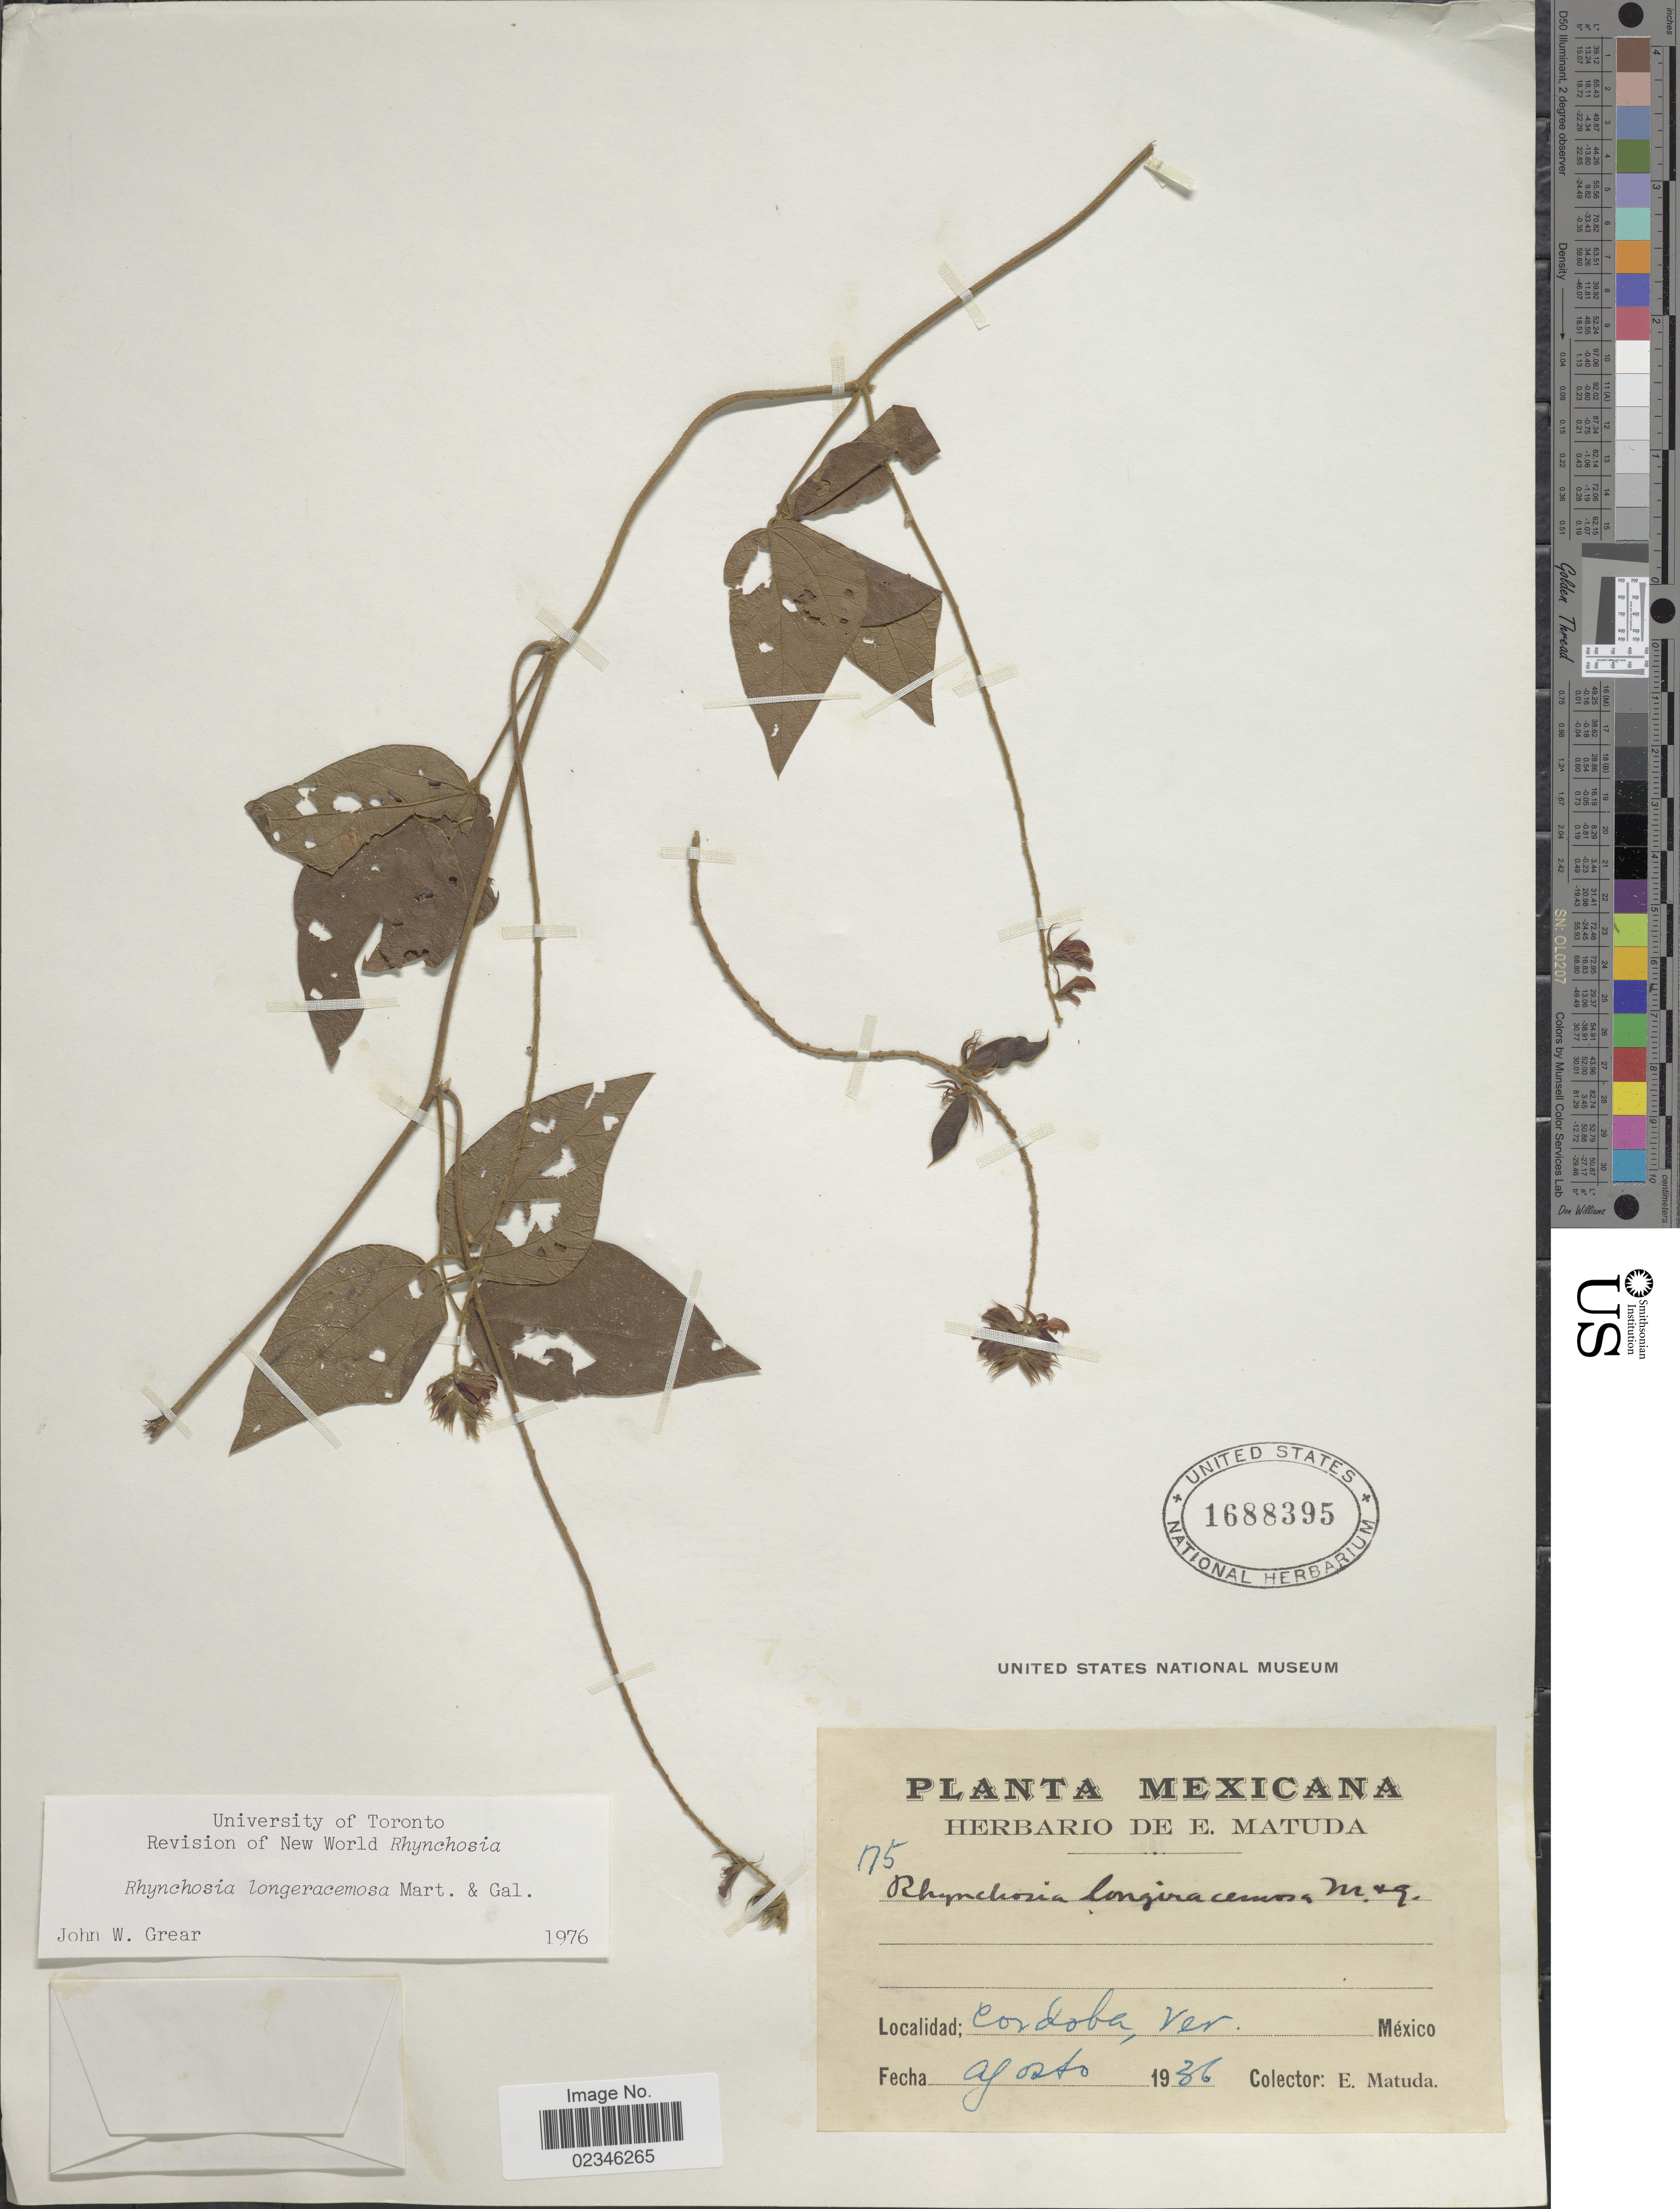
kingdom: Plantae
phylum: Tracheophyta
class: Magnoliopsida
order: Fabales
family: Fabaceae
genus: Rhynchosia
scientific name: Rhynchosia longeracemosa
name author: M. Martens & Galeotti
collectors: E. Matuda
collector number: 175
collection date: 1936-08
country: Mexico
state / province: Veracruz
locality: Cordoba, Ver.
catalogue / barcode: US 1688395